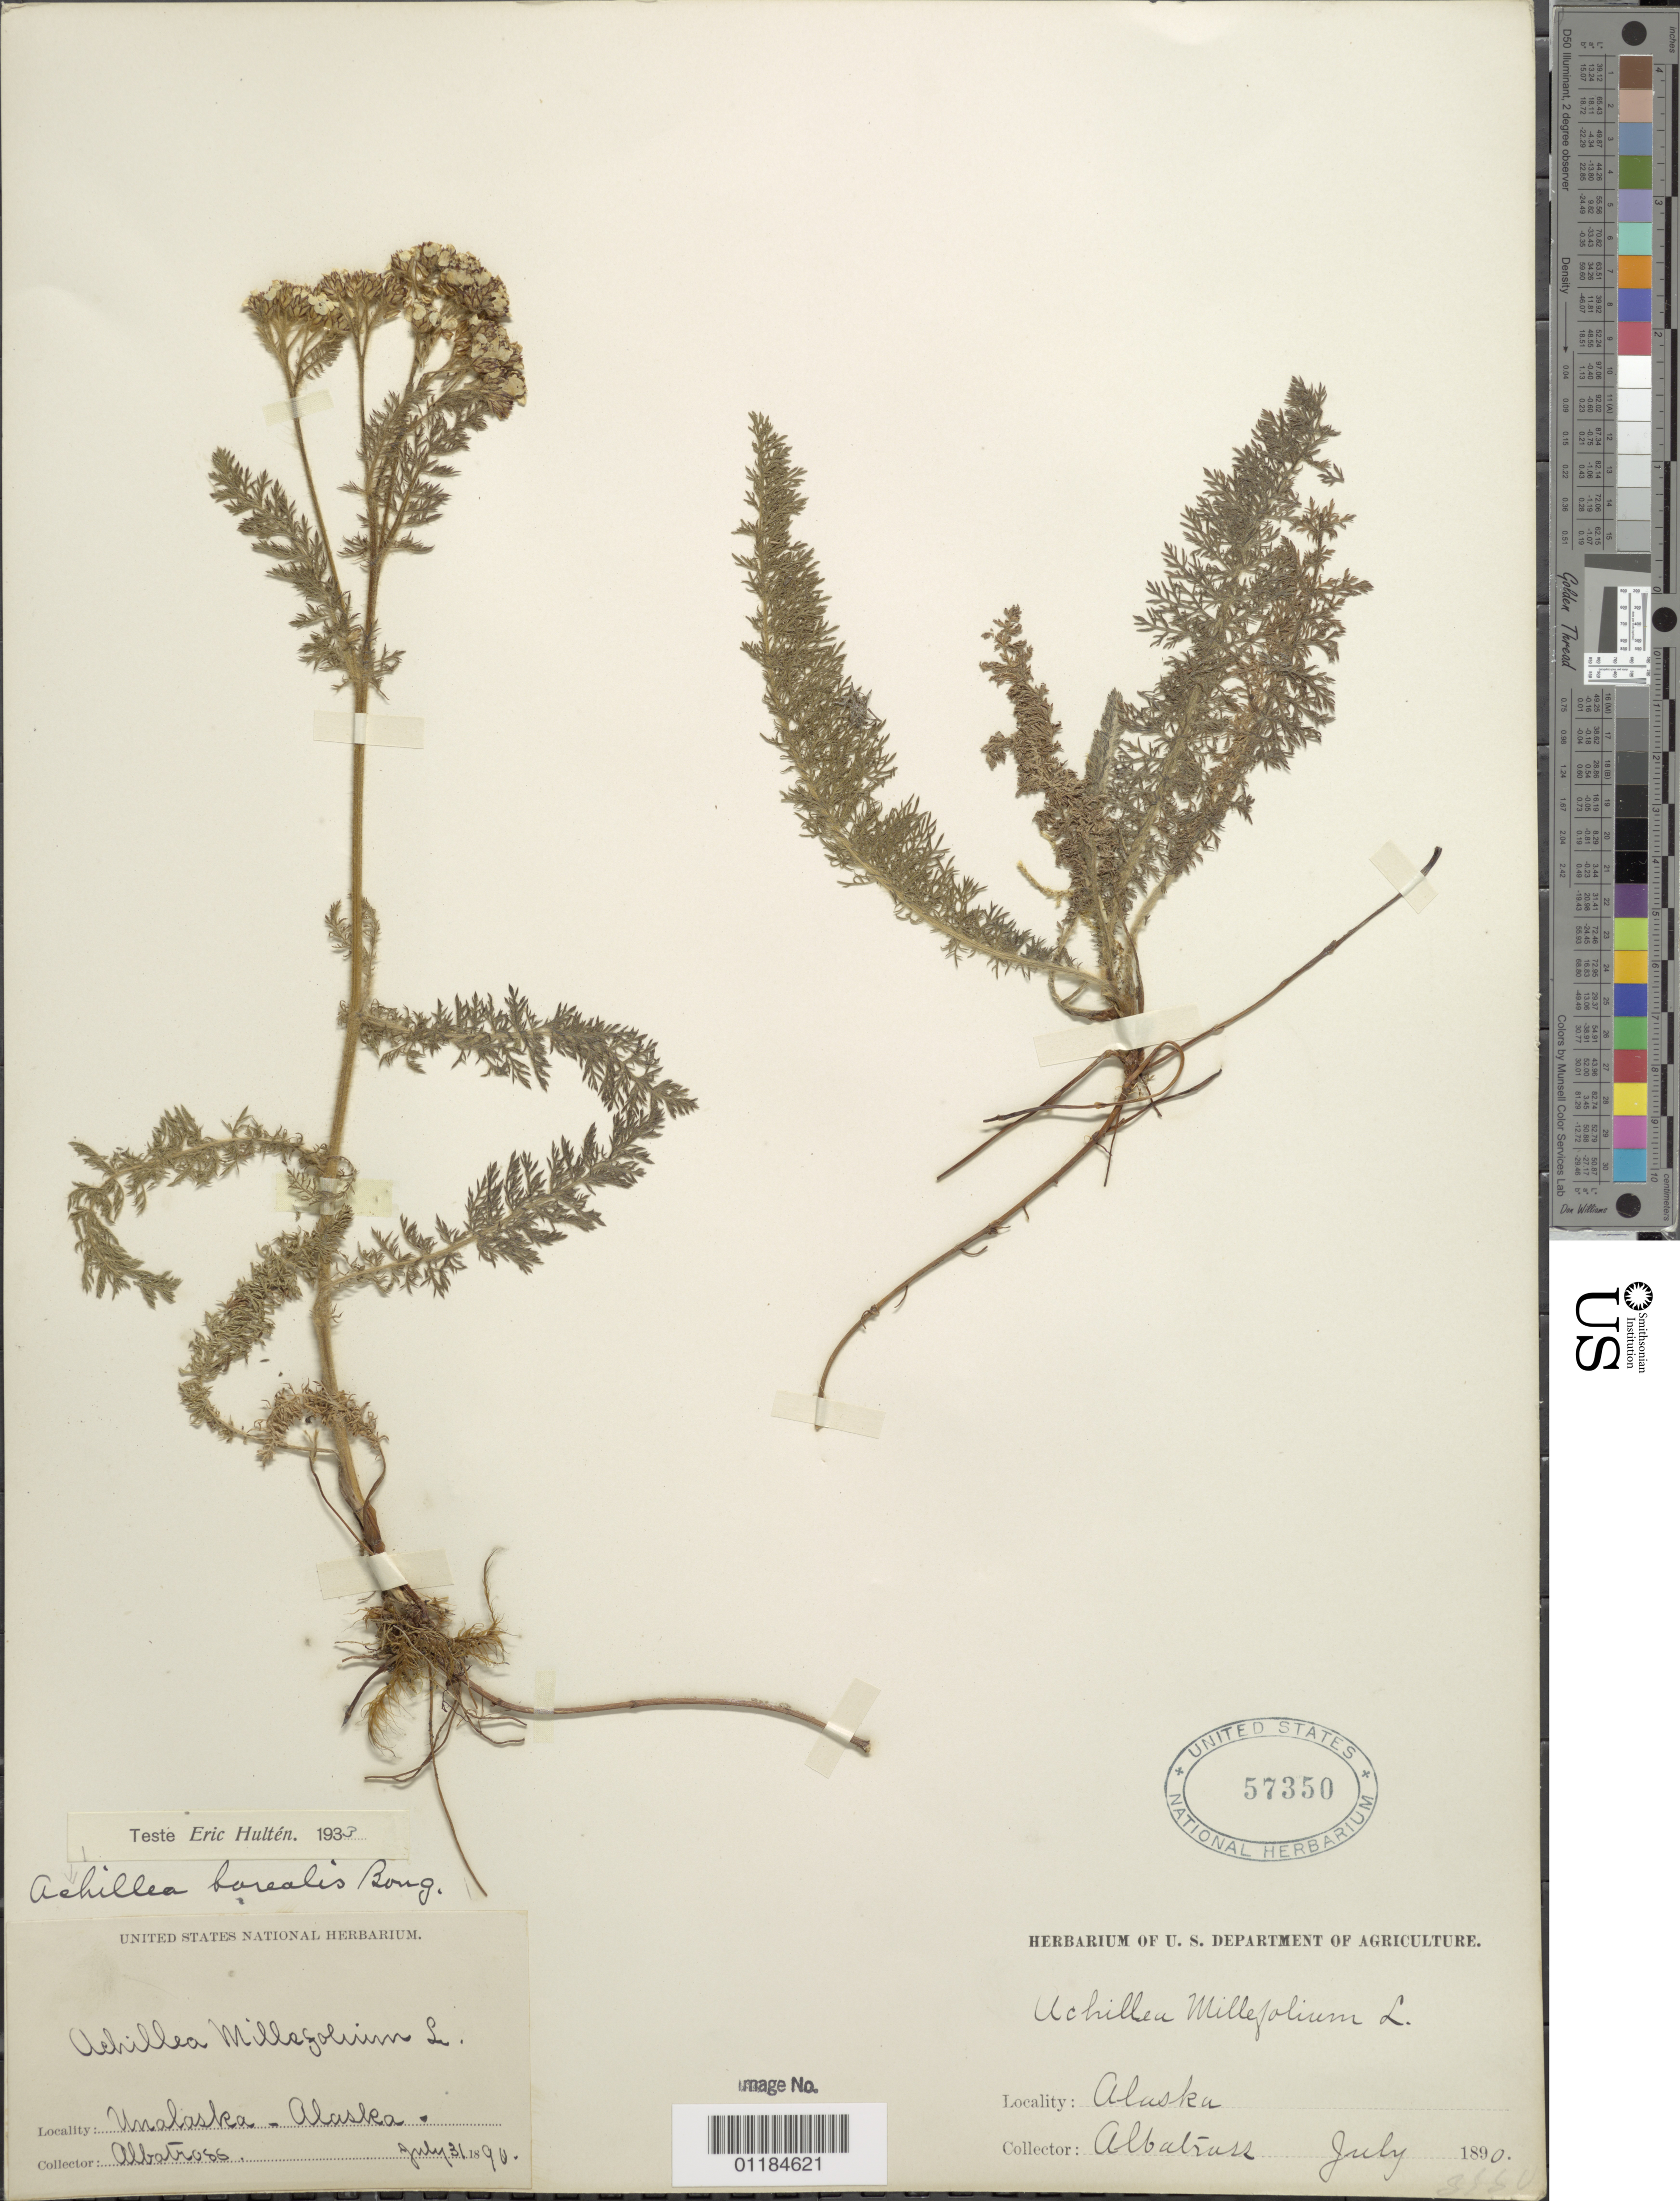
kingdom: Plantae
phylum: Tracheophyta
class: Magnoliopsida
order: Asterales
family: Asteraceae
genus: Achillea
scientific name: Achillea borealis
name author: Bong.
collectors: "The Albatross"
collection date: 1890-07-31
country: United States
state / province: Alaska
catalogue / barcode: US 57350